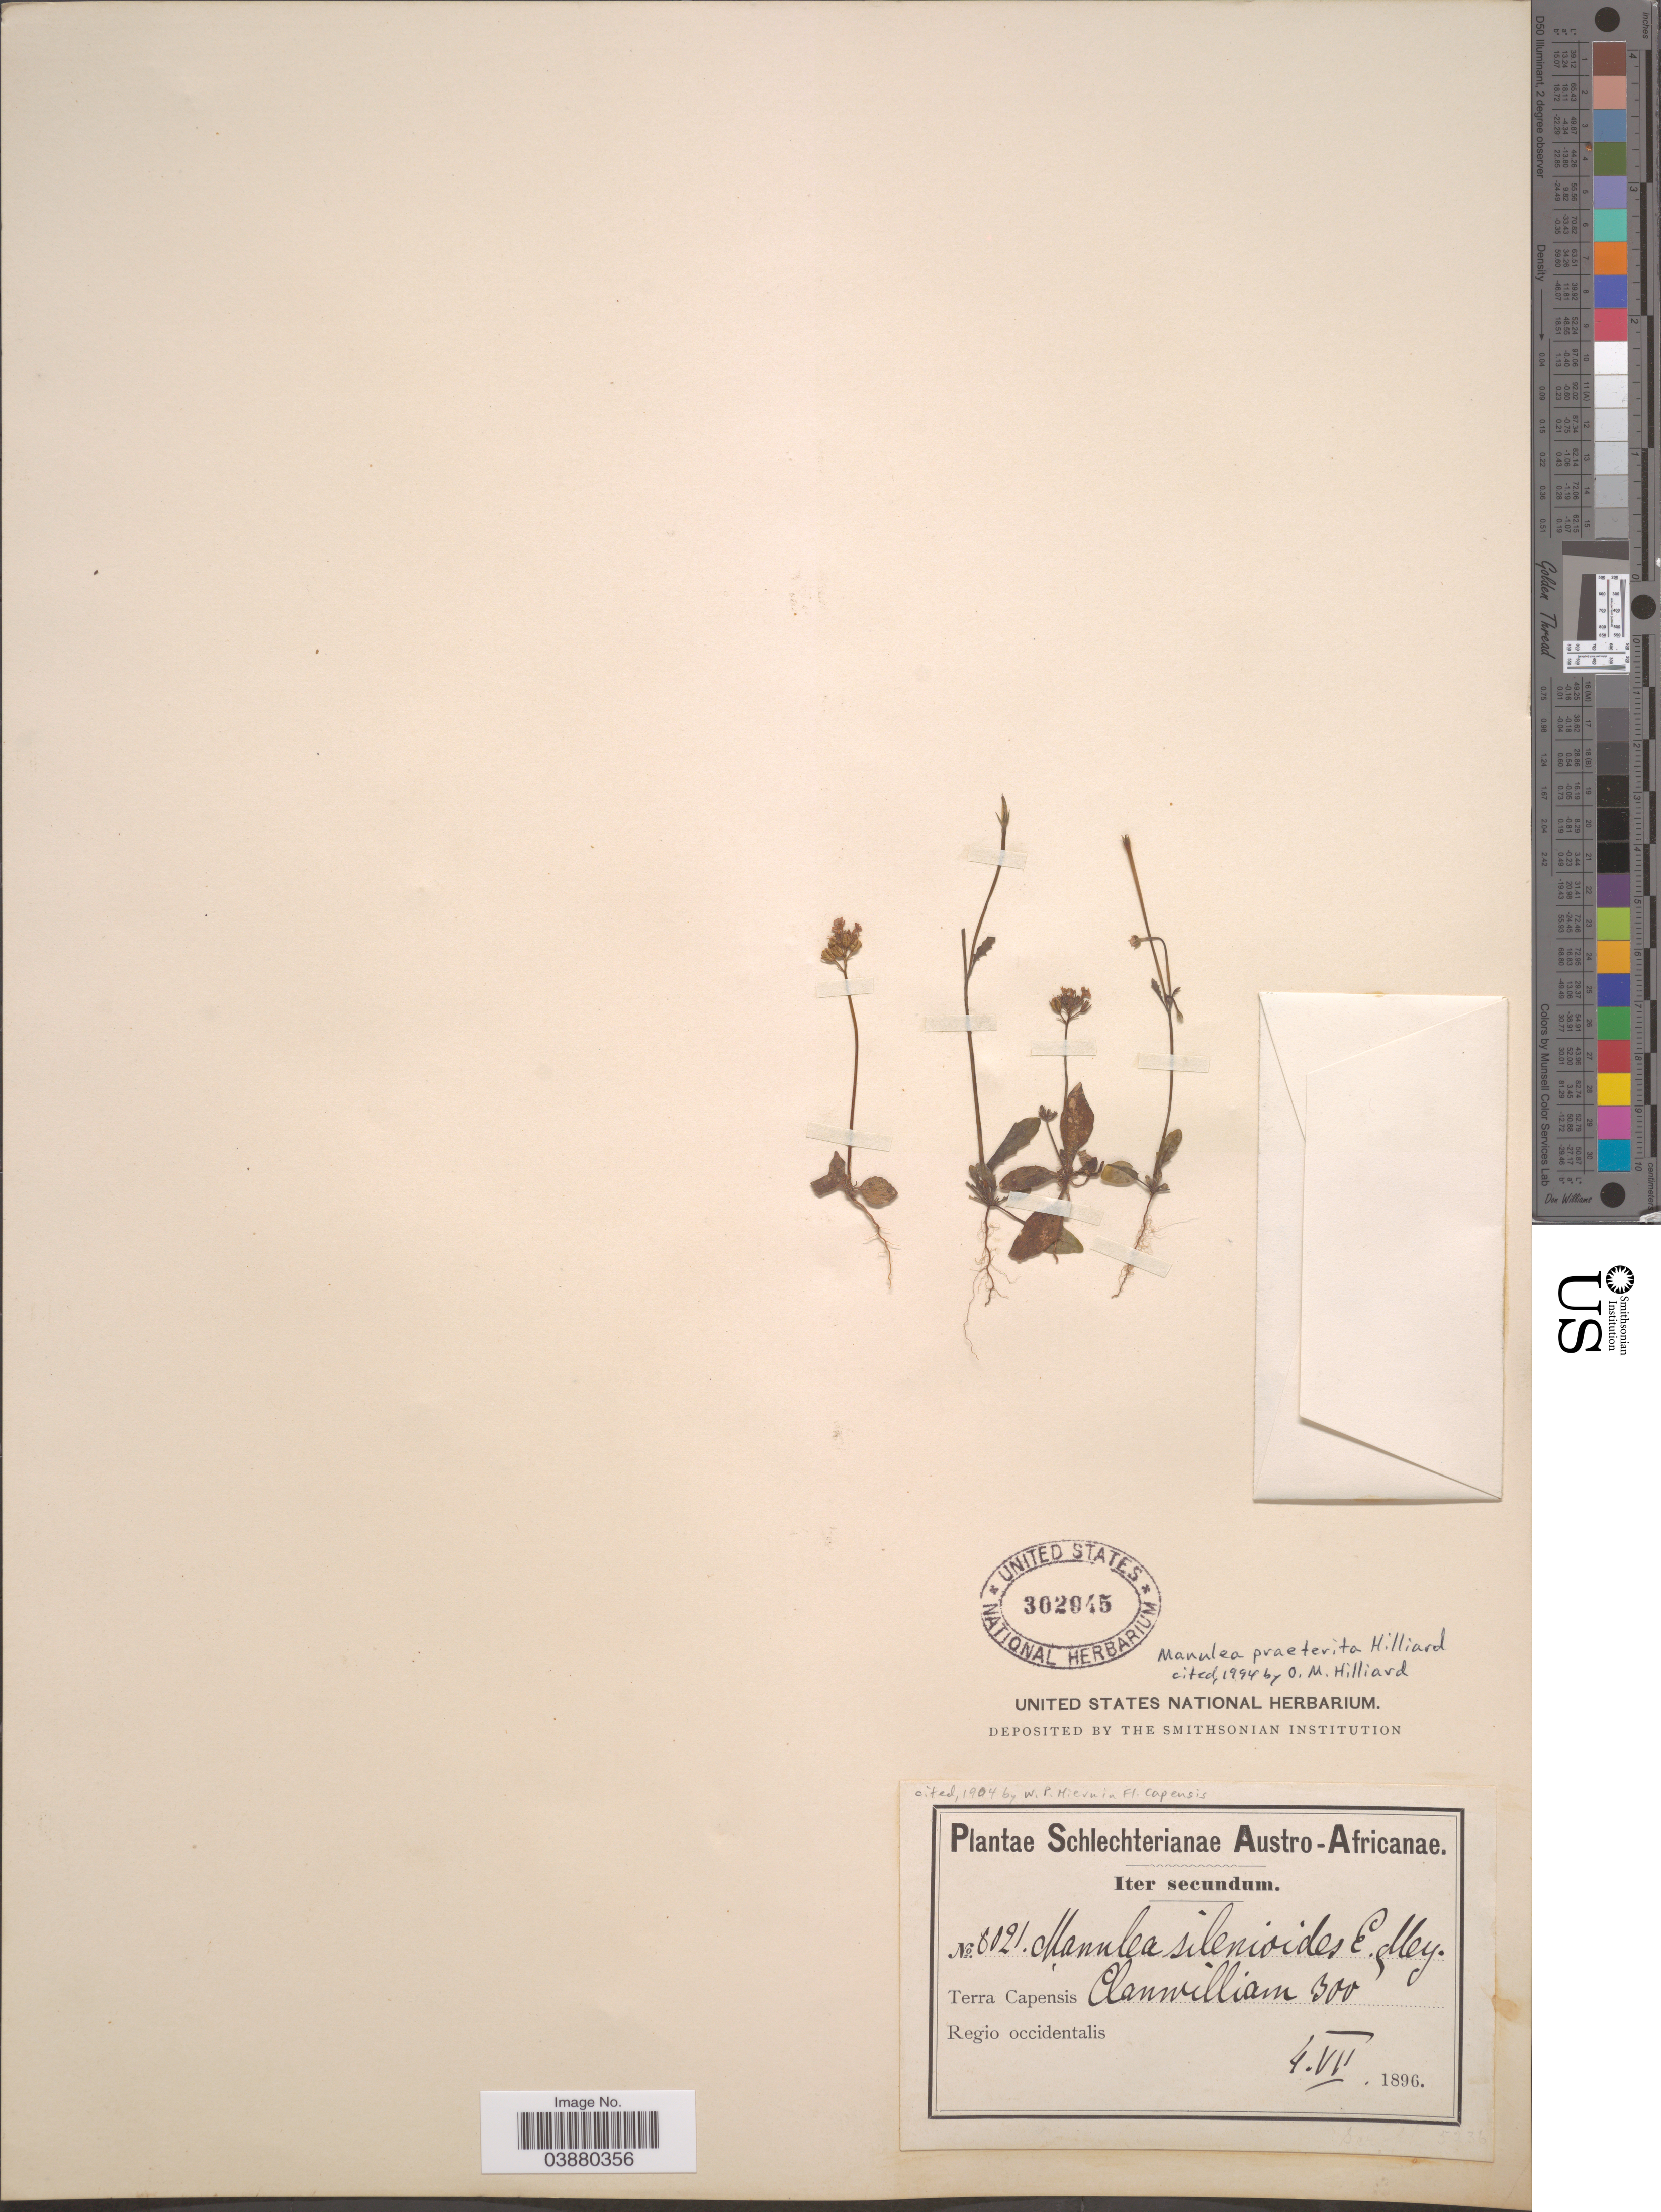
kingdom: Plantae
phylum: Tracheophyta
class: Magnoliopsida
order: Lamiales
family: Scrophulariaceae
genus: Manulea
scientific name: Manulea praeterita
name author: Hilliard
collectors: Schlechter, --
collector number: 8021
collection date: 1896-07-04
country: South Africa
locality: Austro-Africanae. Terra Capensis. Clanwilliam. Regio occidentalis.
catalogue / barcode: US 302945